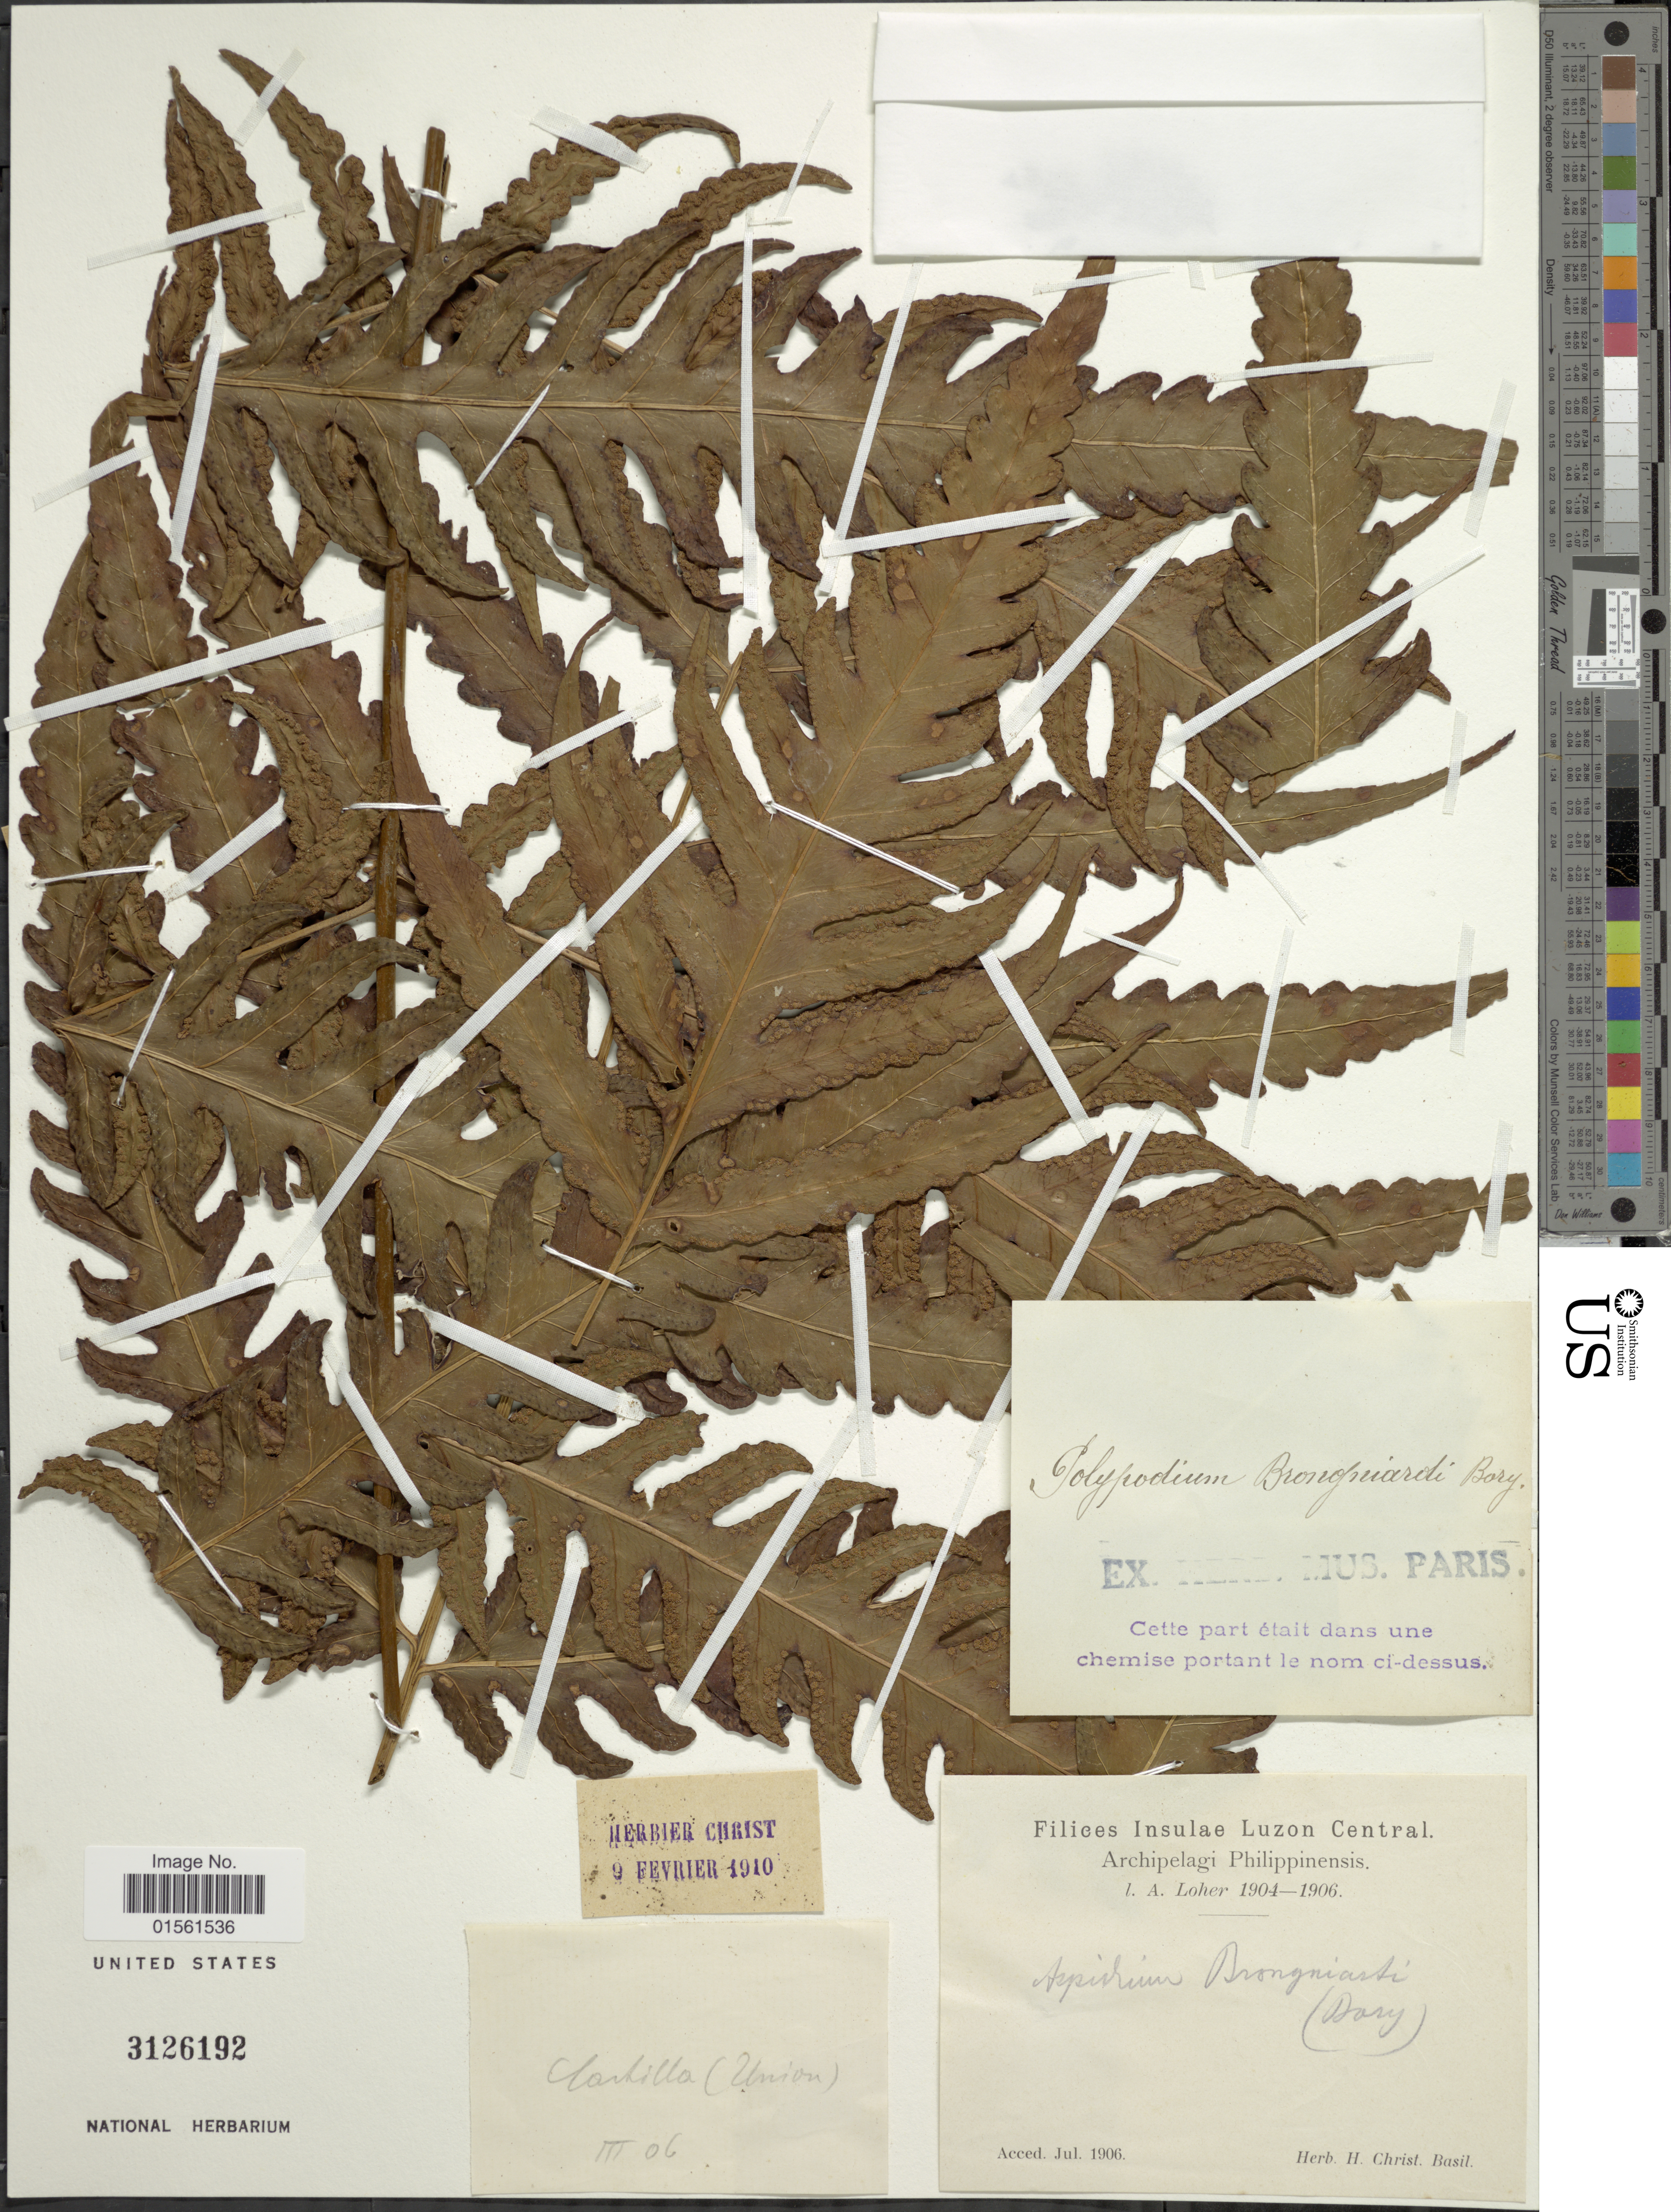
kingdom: Plantae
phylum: Tracheophyta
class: Polypodiopsida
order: Polypodiales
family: Dryopteridaceae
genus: Pleocnemia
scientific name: Pleocnemia brongniartii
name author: (Bory) Holttum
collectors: A. Loher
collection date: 1906-03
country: Philippines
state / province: Central Luzon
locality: Luzon Central. Archipelagi Philippinensis. Manilla. Castilla (Union).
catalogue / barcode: US 3126192